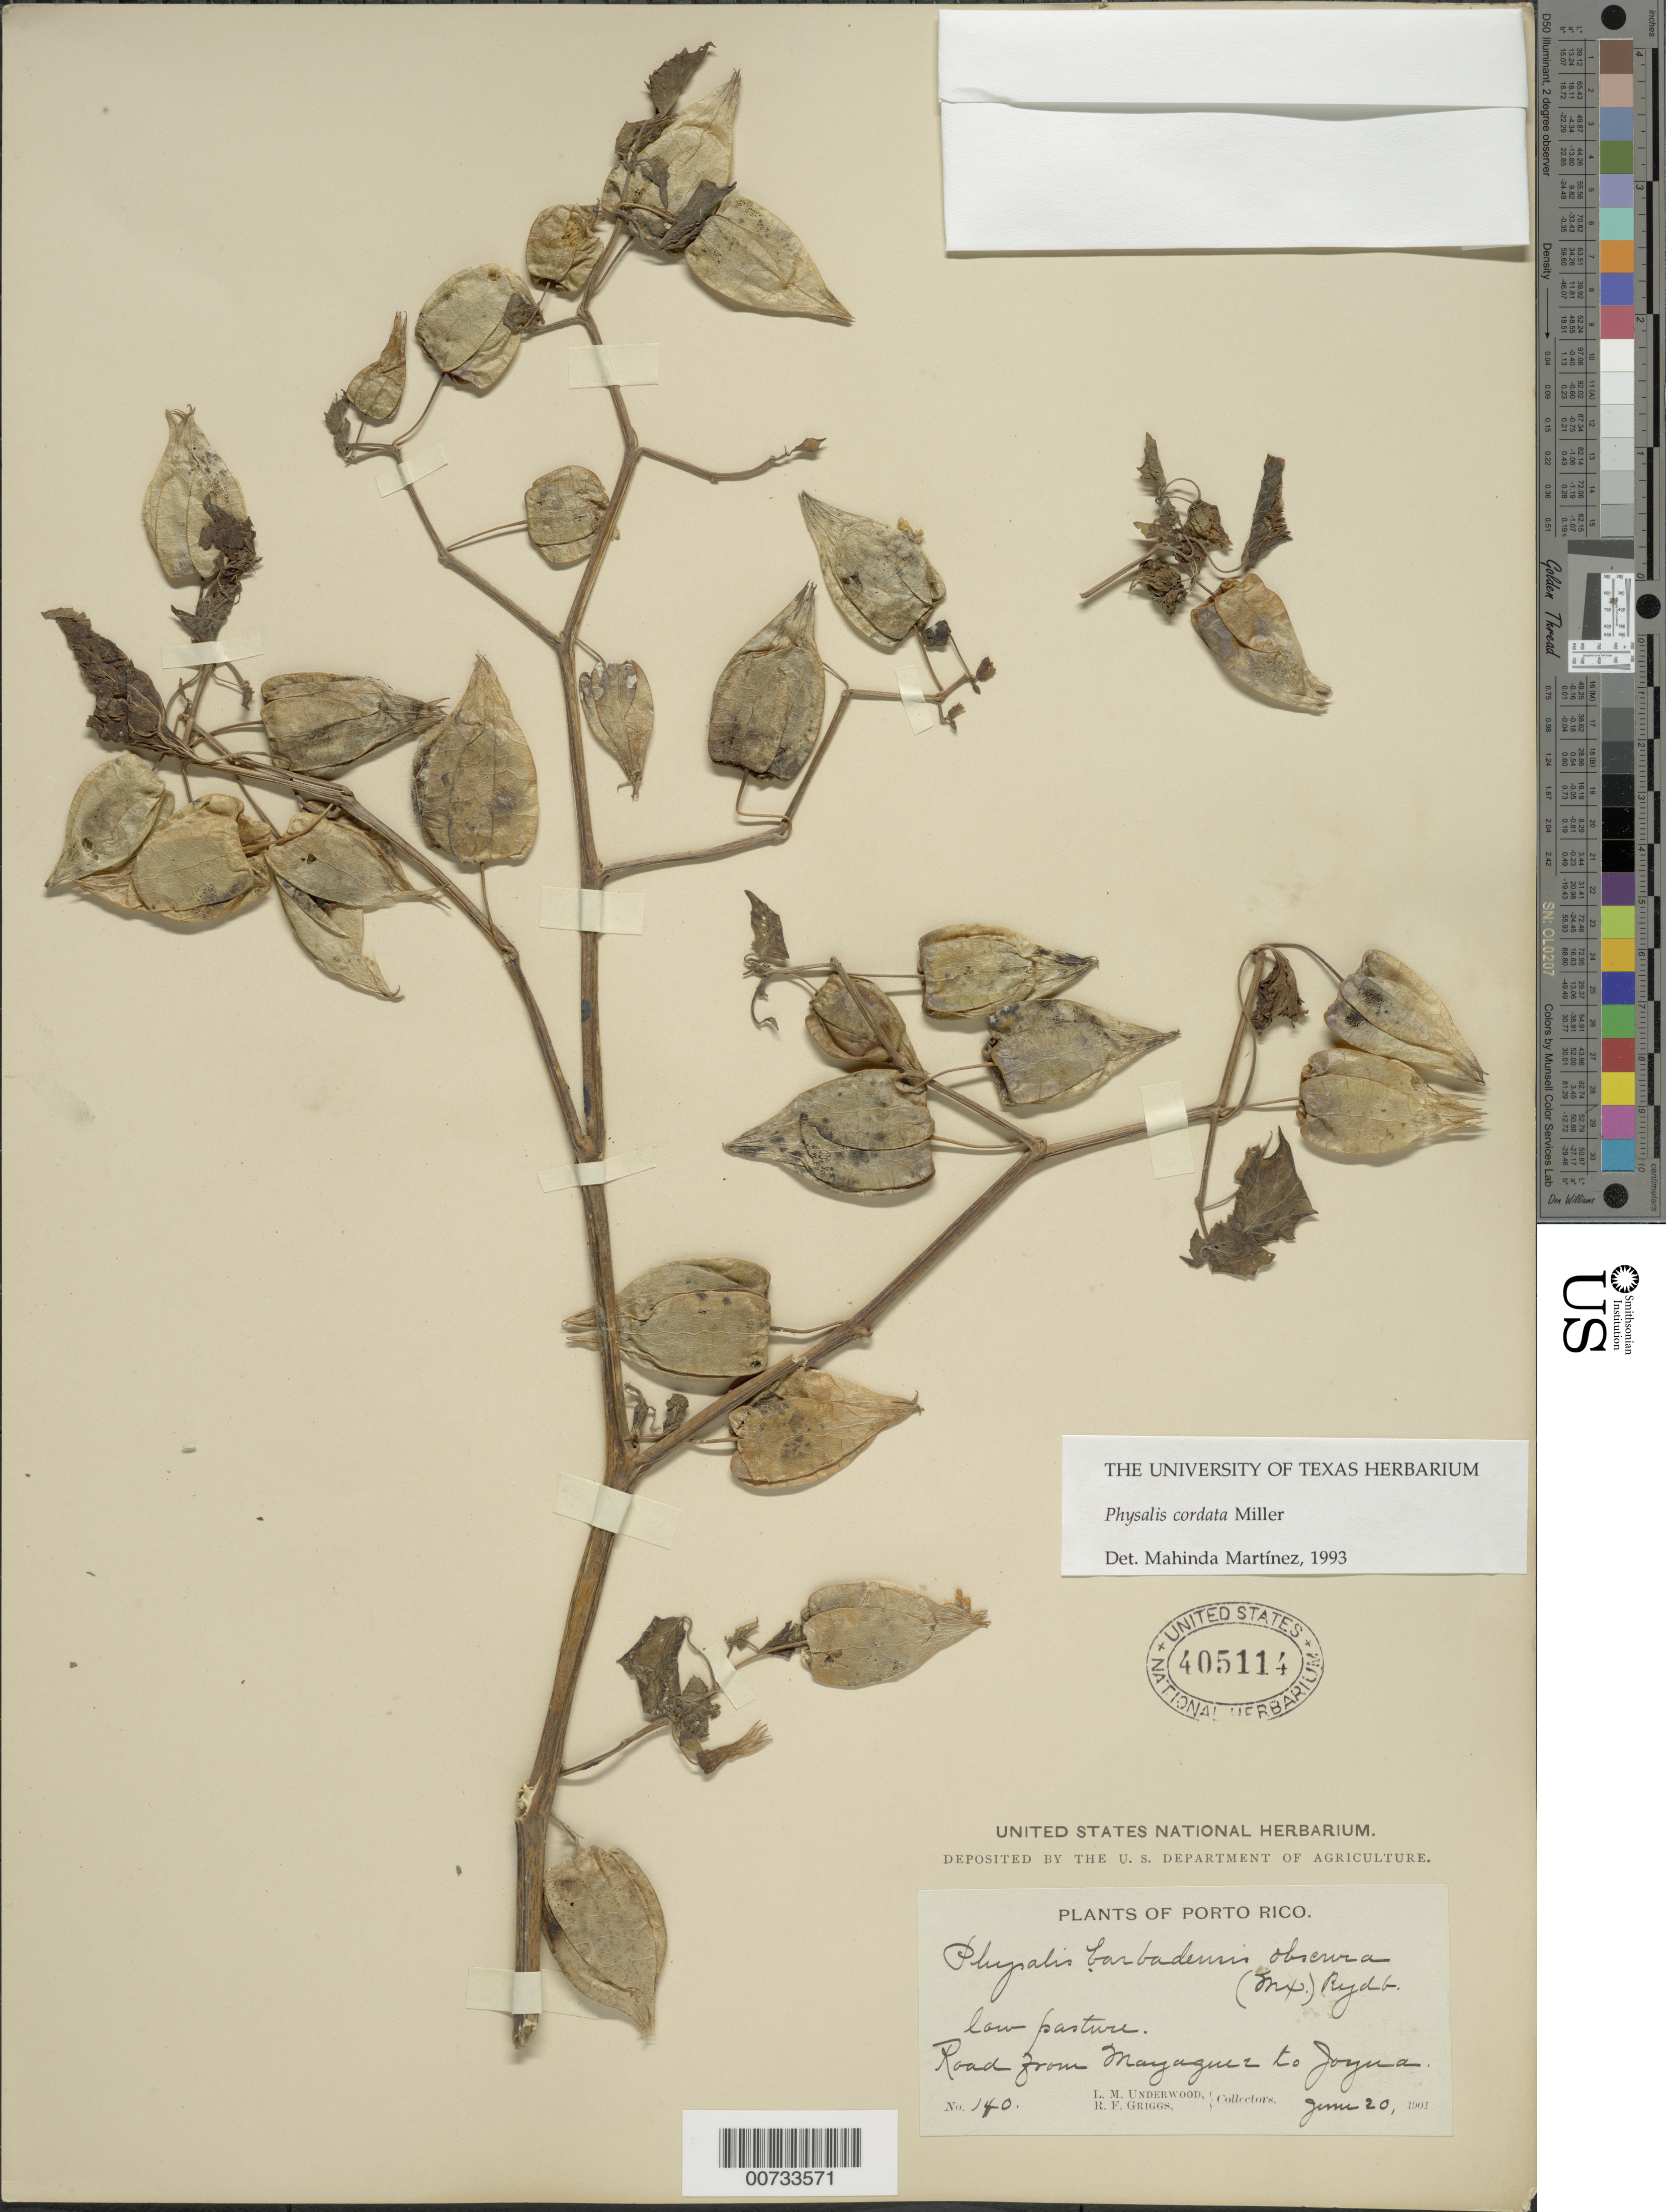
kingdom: Plantae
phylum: Tracheophyta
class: Magnoliopsida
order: Solanales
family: Solanaceae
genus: Physalis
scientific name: Physalis cordata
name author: Mill.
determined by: Martinez, M.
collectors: L. M. Underwood & R. F. Griggs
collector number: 140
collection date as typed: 20 Jun 1901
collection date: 1901-06-20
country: Puerto Rico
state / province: Mayagüez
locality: Mayaguez to Joyuya, road from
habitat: Low pasture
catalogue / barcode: US 405114